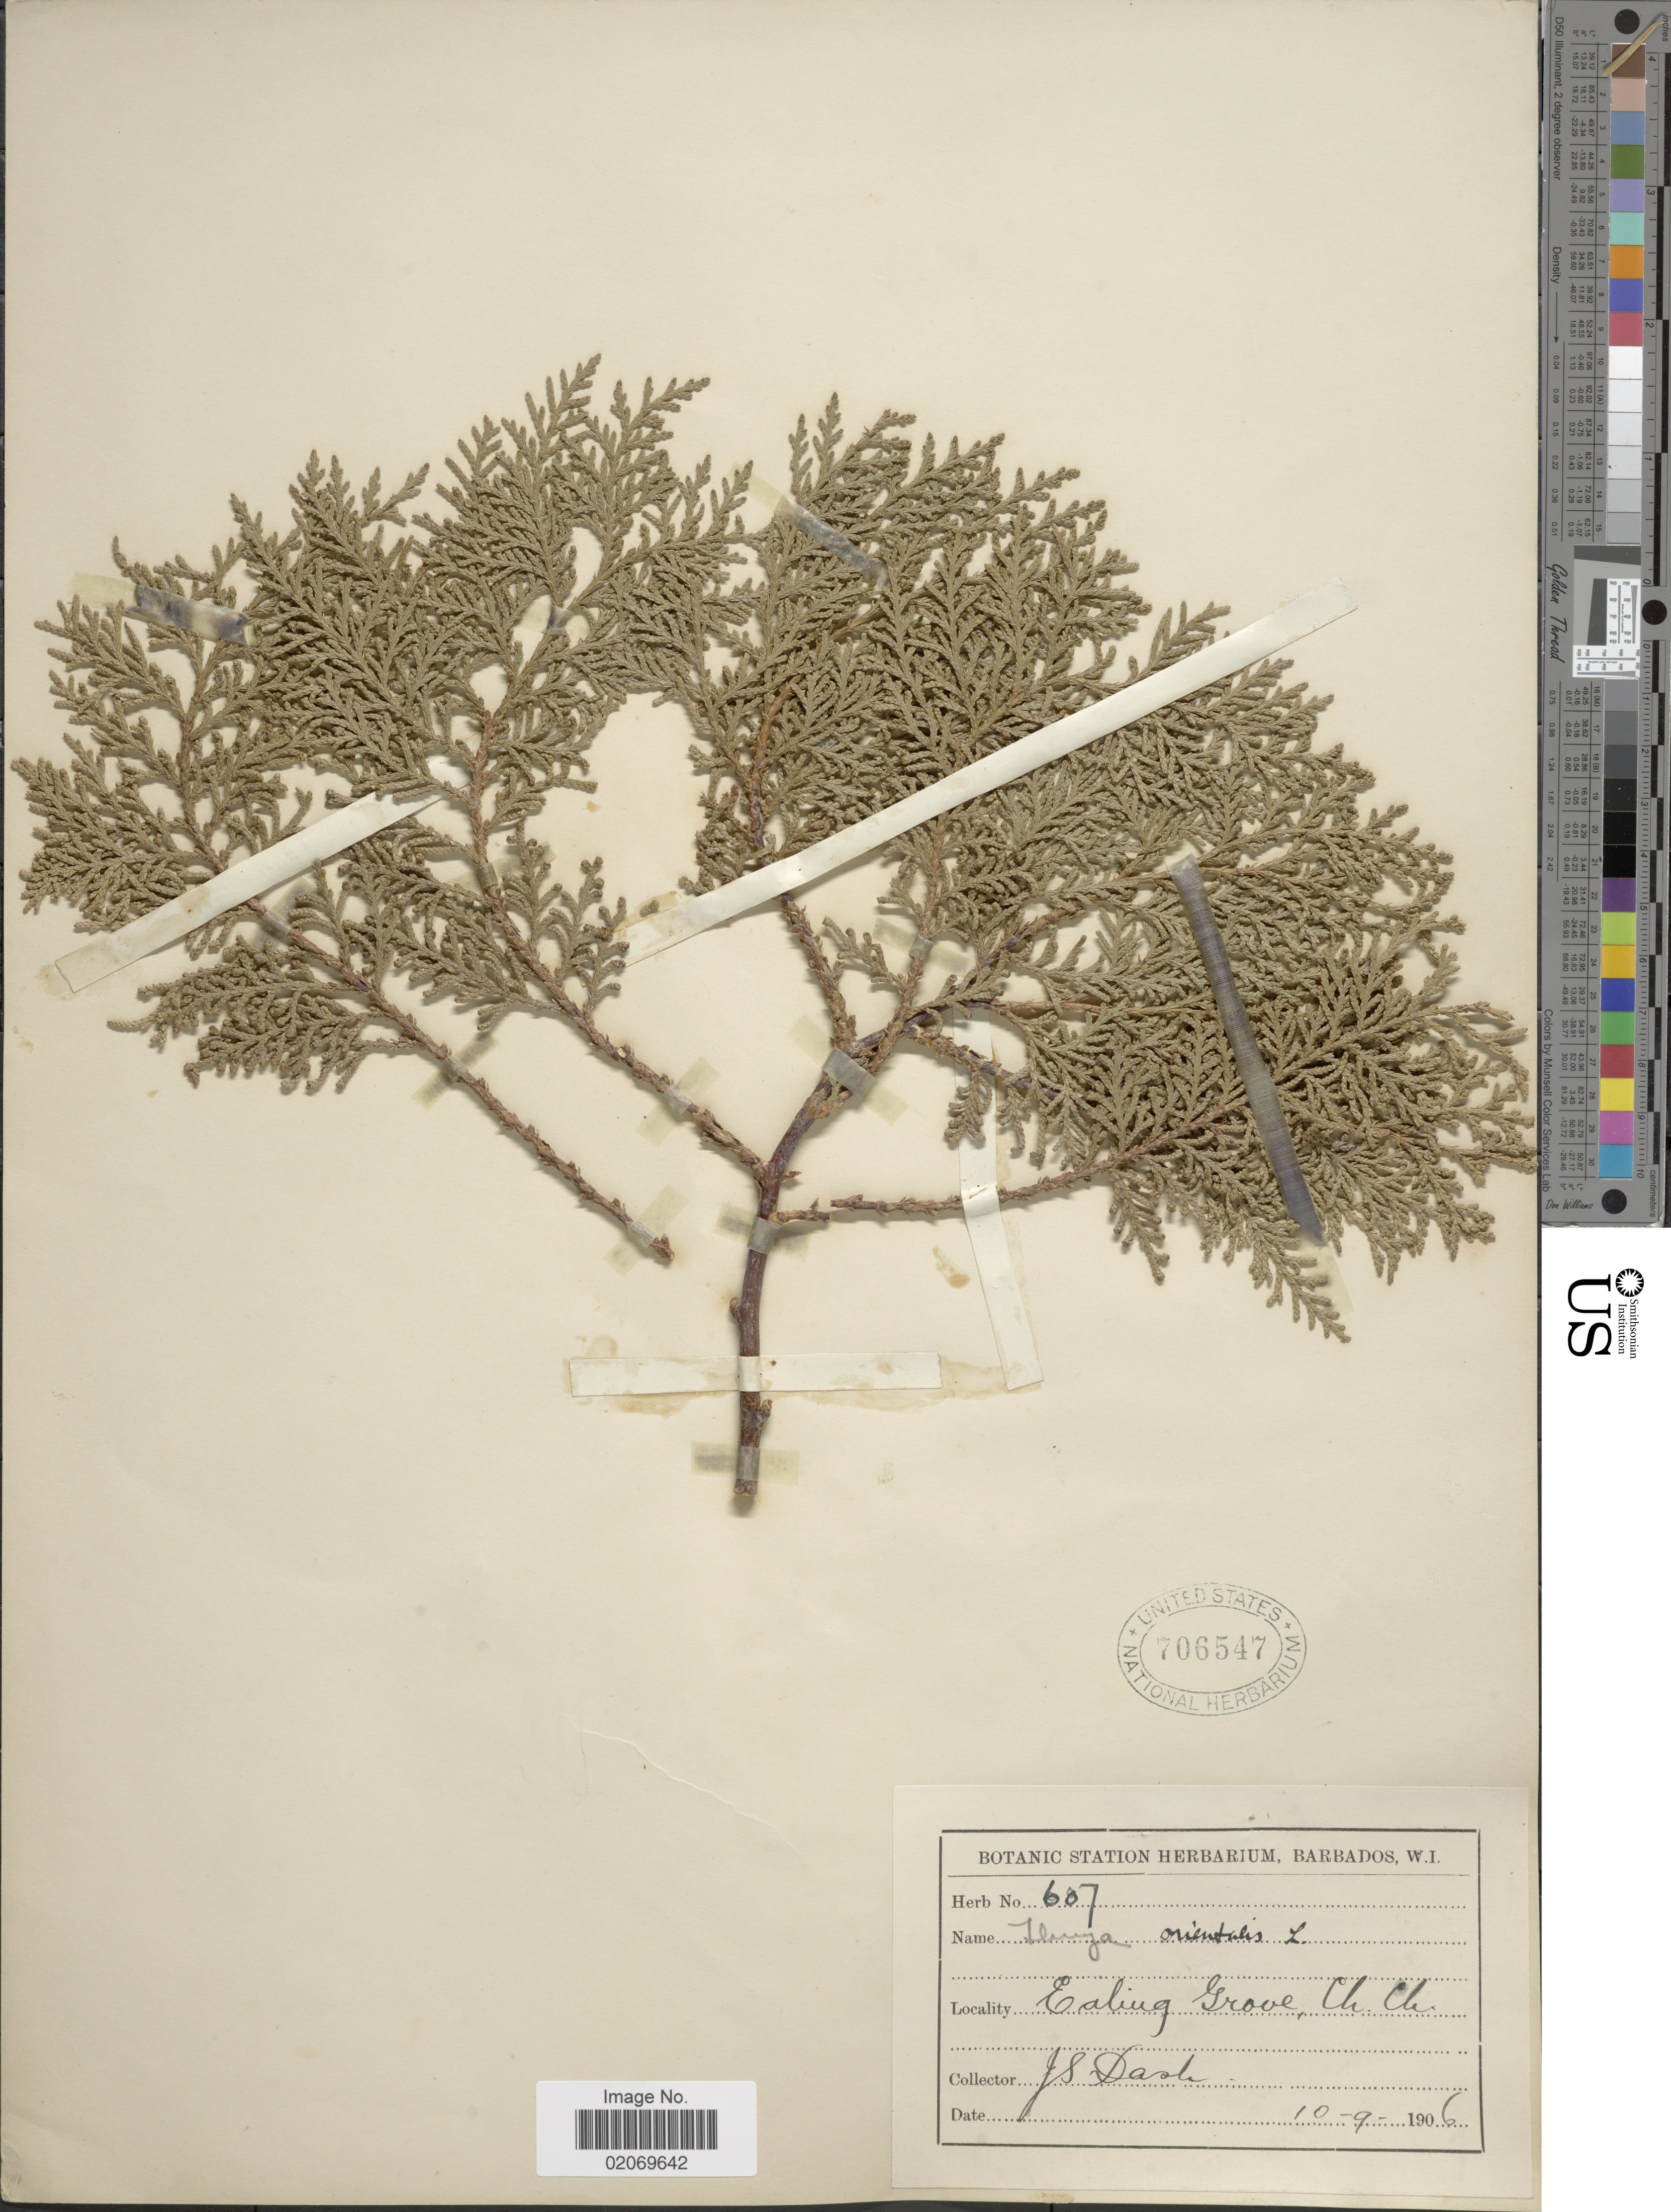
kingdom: Plantae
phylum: Tracheophyta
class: Pinopsida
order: Pinales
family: Cupressaceae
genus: Thuja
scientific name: Thuja orientalis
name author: L.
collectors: J. Dash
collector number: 607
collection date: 1906-09-10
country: Barbados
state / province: Christ Church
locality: Ealing Grove, Ch Ch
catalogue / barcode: US 706547